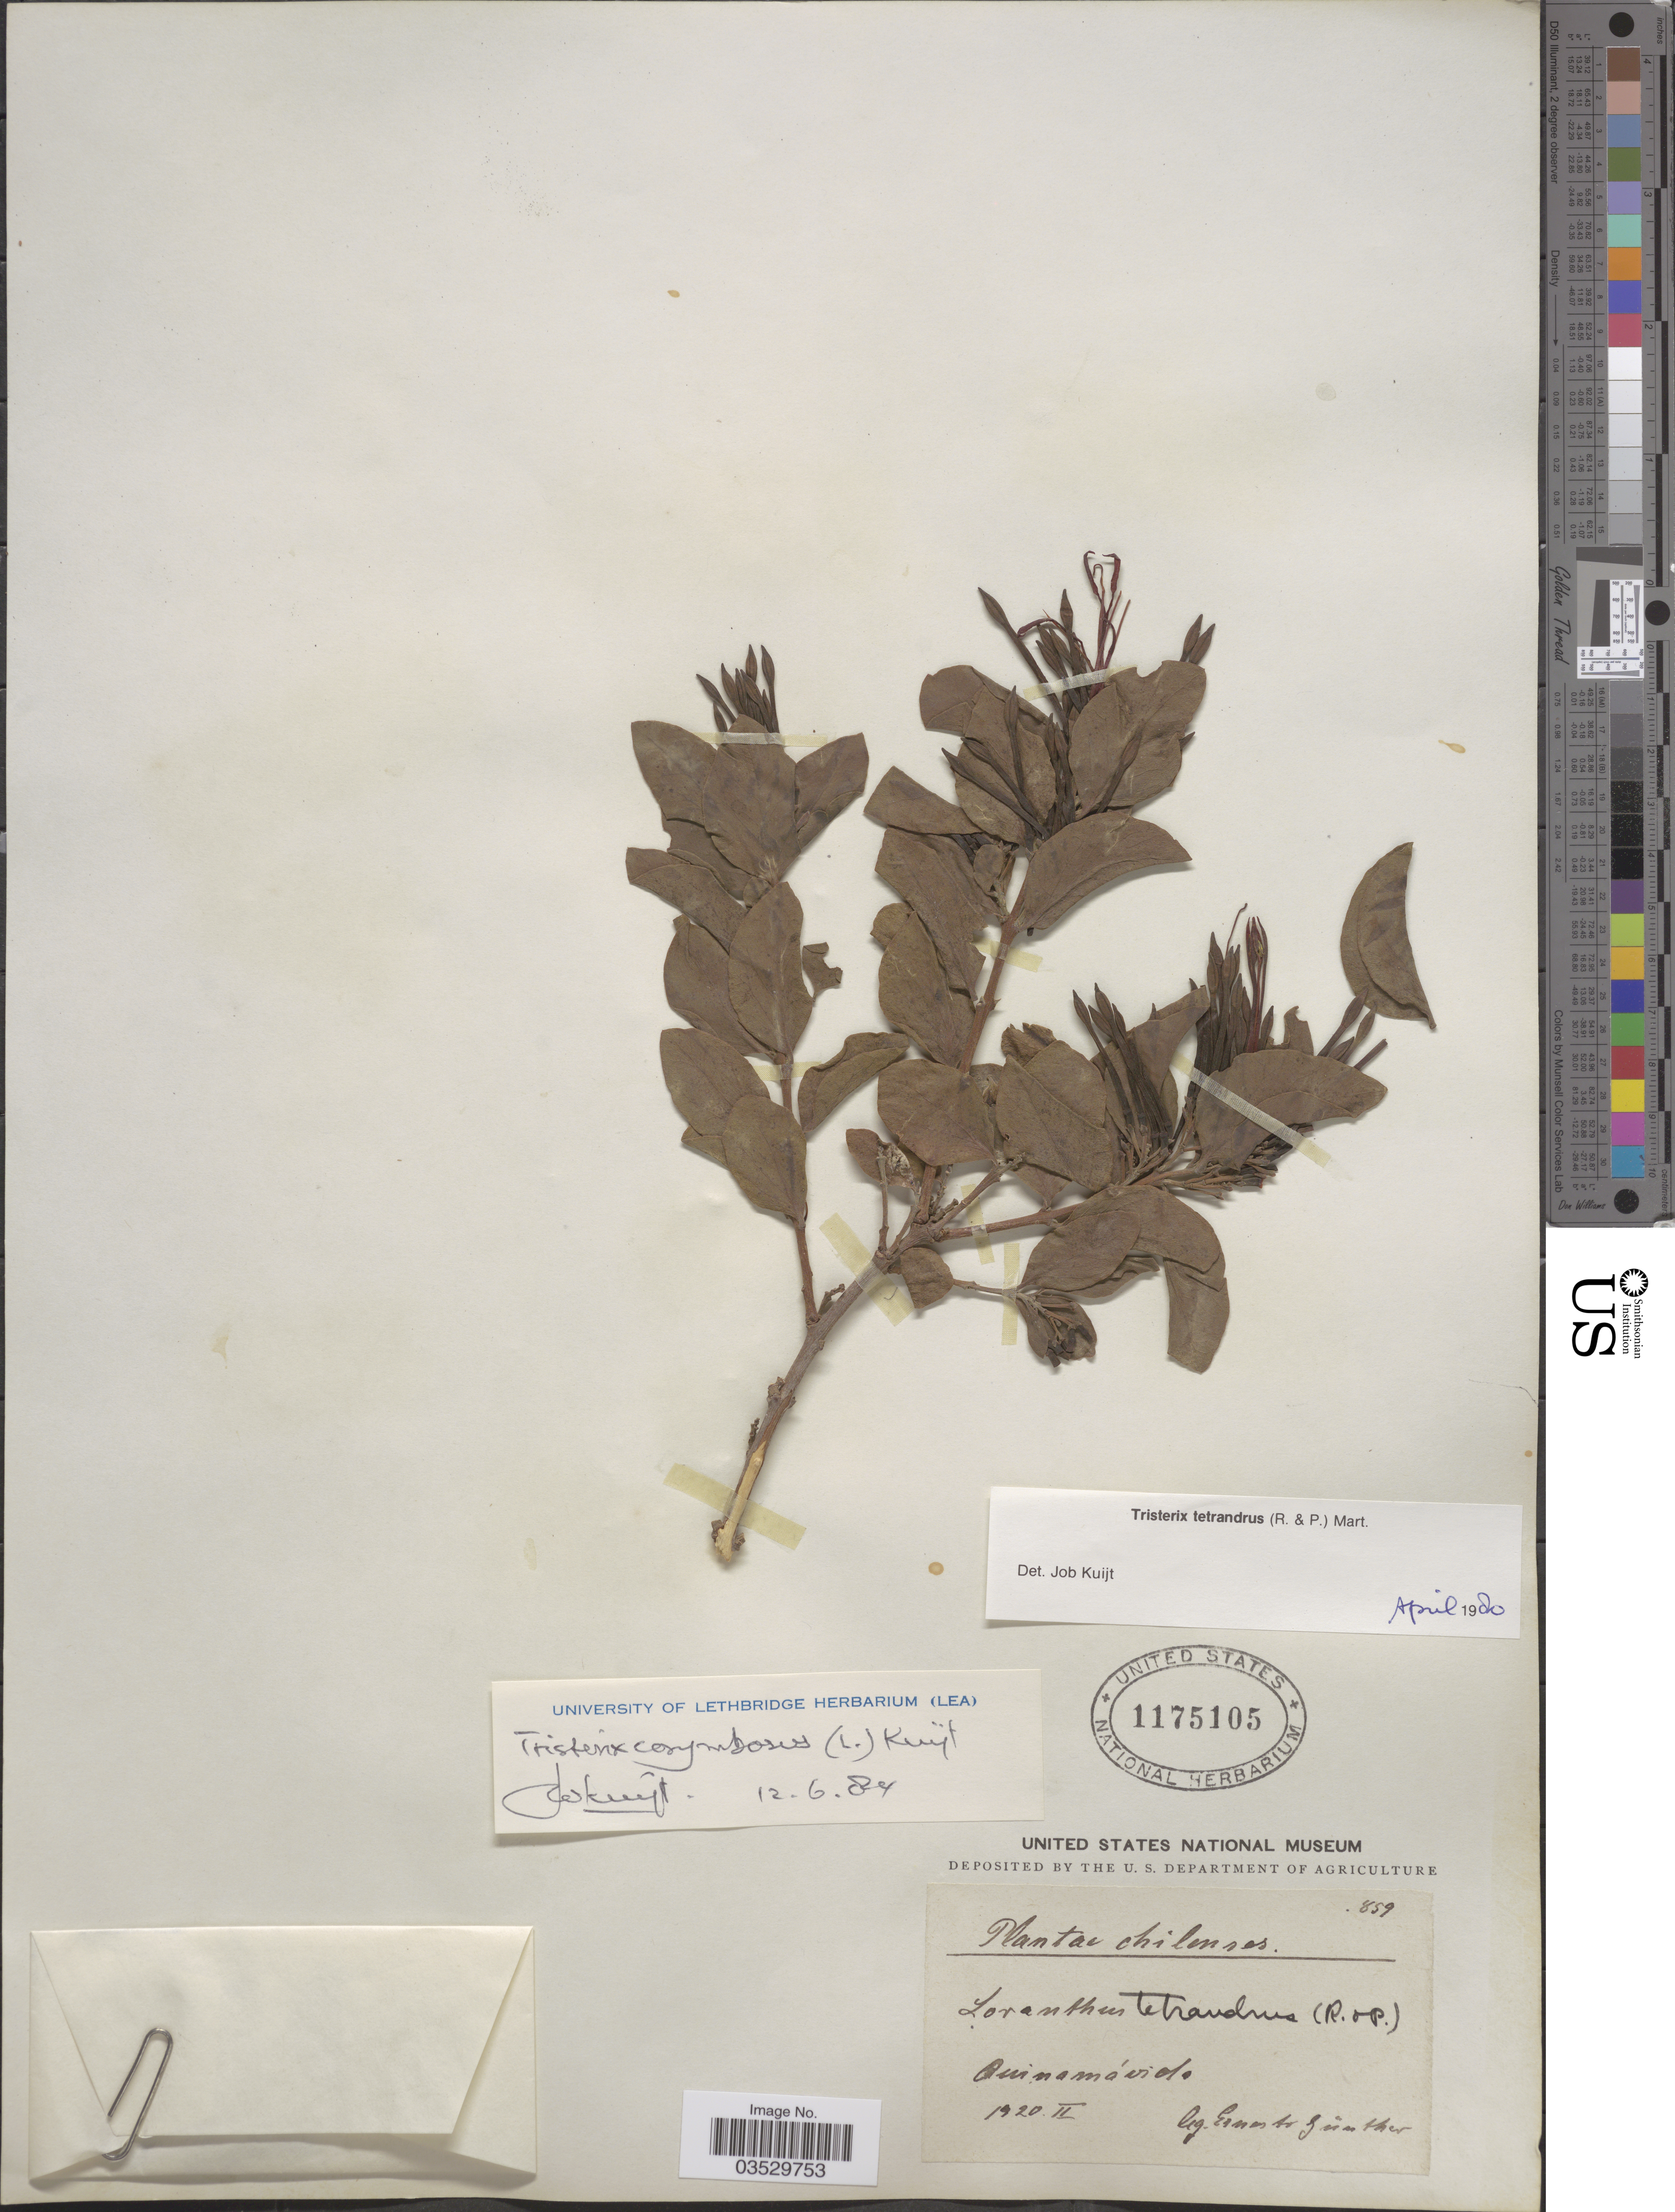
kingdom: Plantae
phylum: Tracheophyta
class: Magnoliopsida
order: Santalales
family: Loranthaceae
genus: Tristerix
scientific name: Tristerix corymbosus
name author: (L.) Kuijt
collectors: E. Gunther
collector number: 859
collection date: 1920-02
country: Chile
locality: Quinamávido.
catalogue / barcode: US 1175105